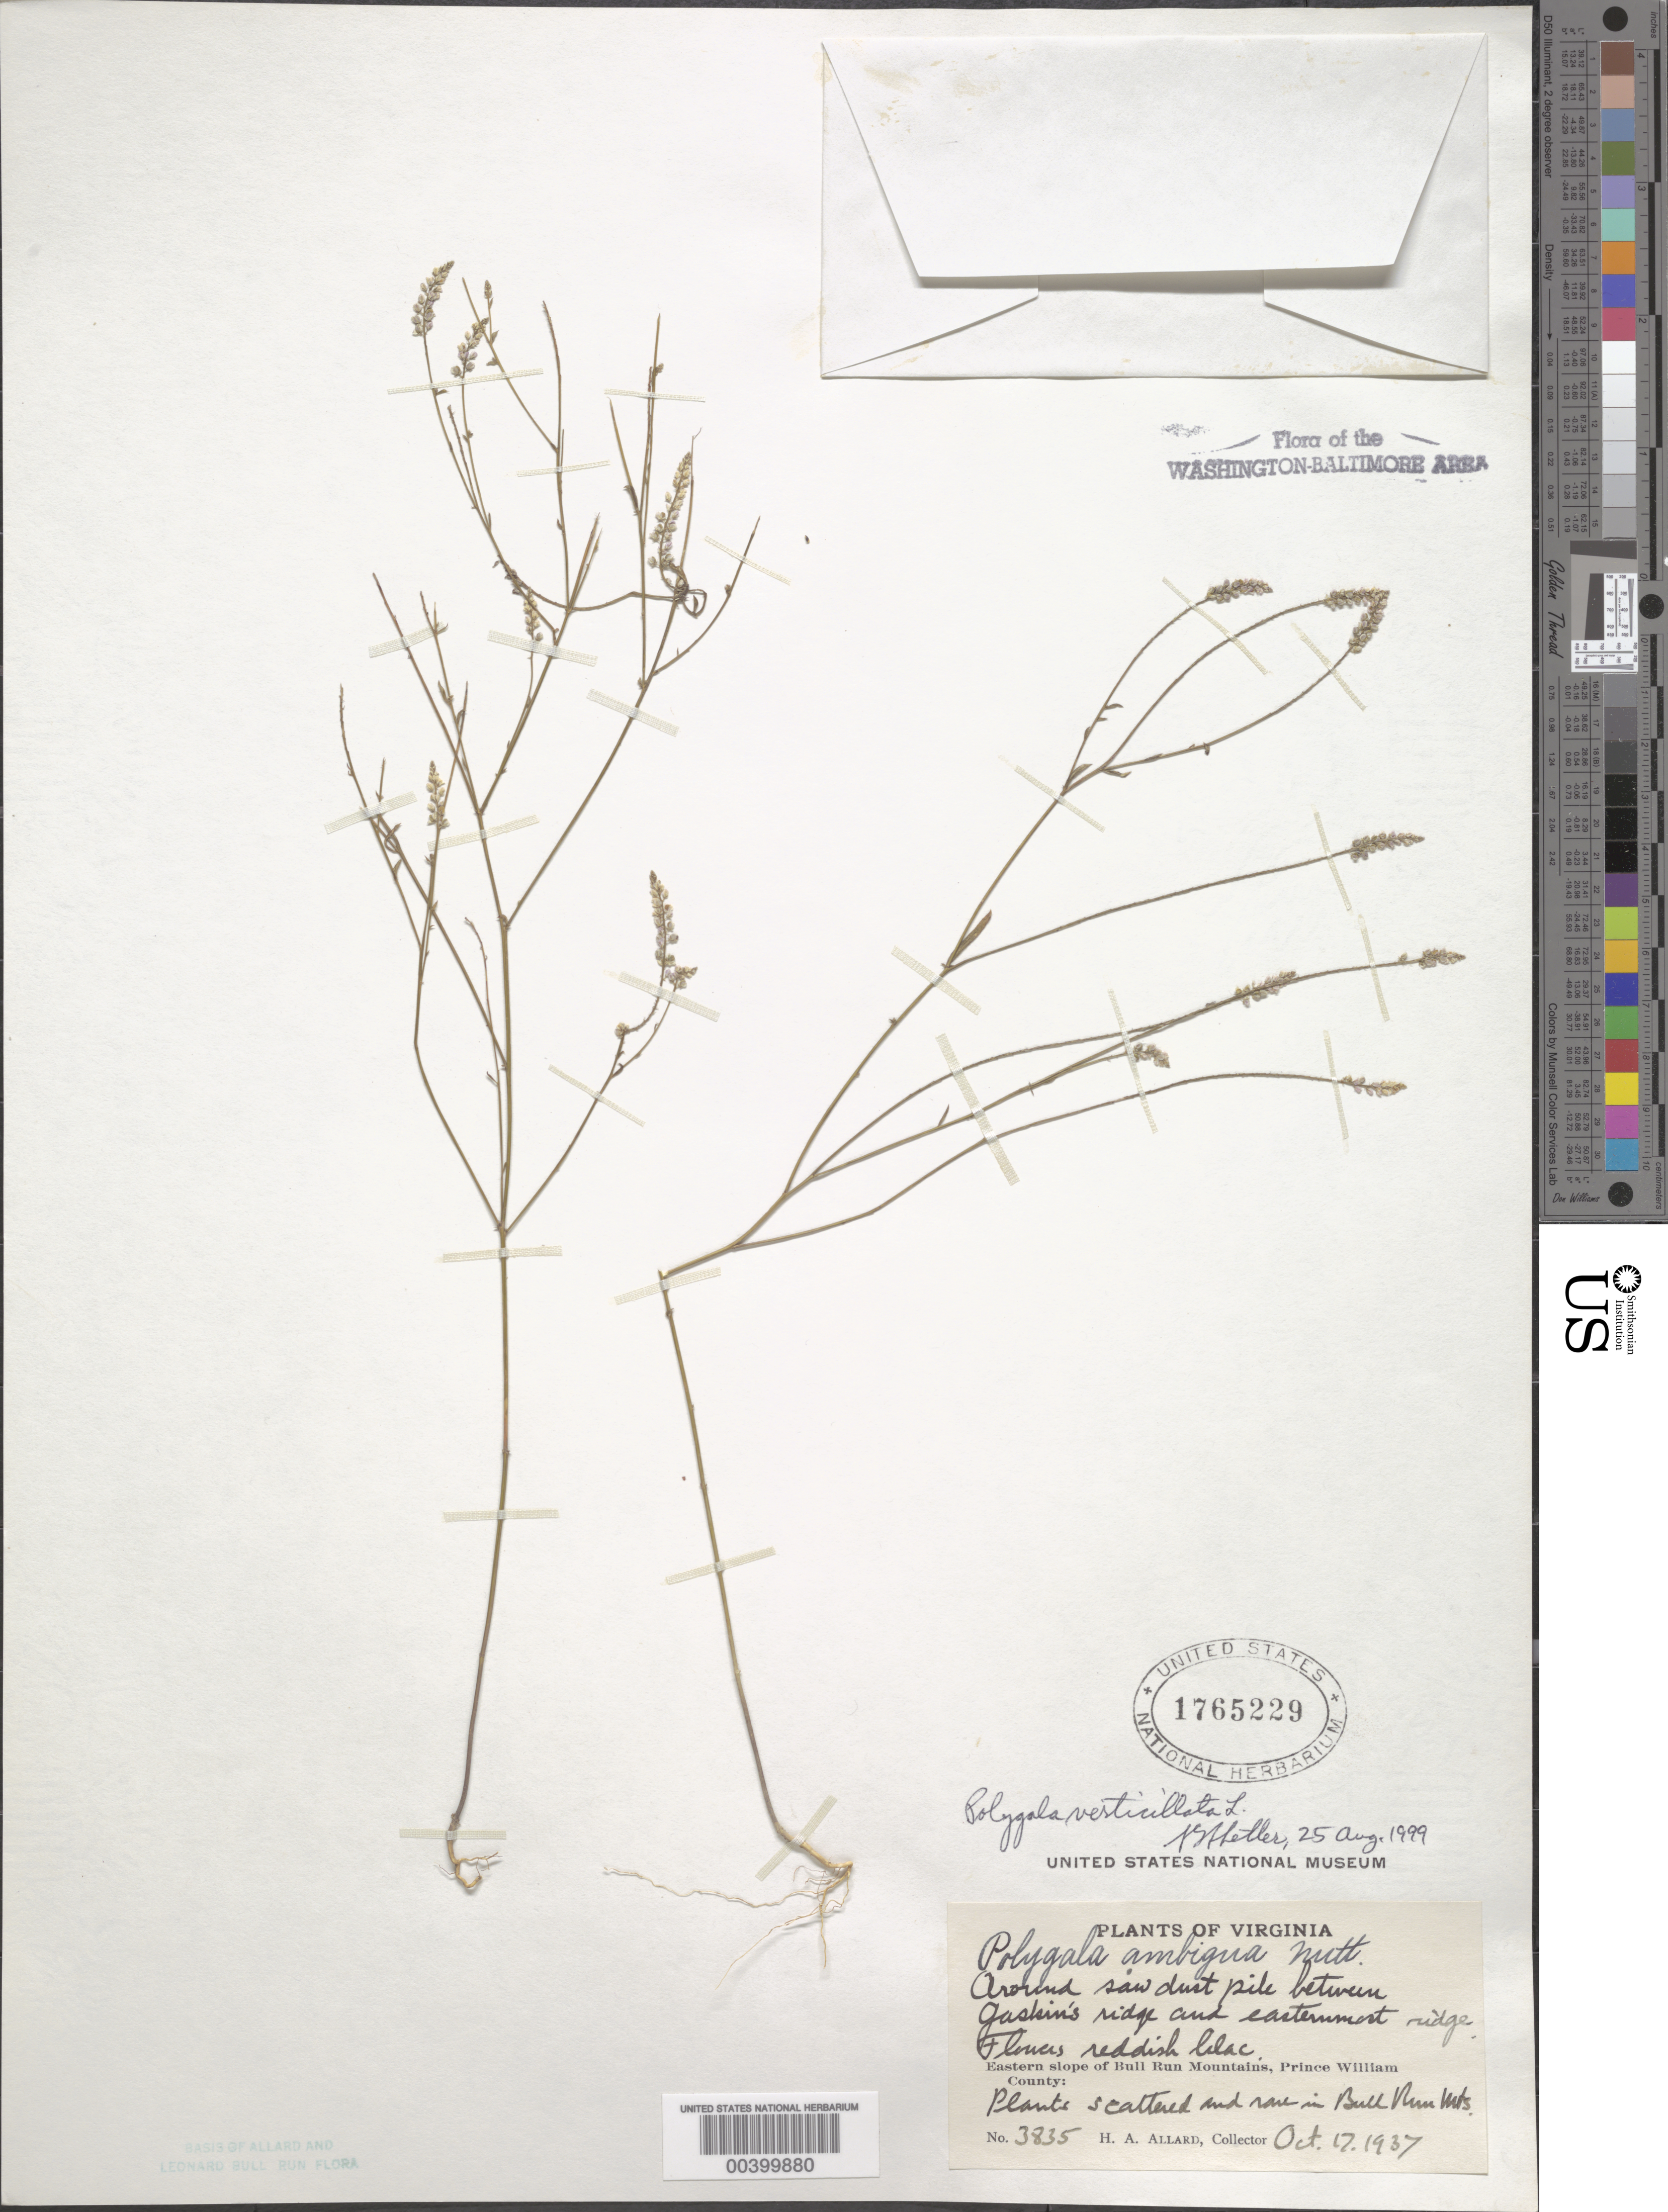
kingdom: Plantae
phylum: Tracheophyta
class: Magnoliopsida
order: Fabales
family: Polygalaceae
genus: Polygala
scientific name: Polygala verticillata var. ambigua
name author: (Nutt.) Alph. Wood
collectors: H. A. Allard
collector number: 3835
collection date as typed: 17 Oct 1937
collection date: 1937-10-17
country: United States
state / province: Virginia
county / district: Prince William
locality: Between Gaskins Ridge and East Ridge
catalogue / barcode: US 1765229